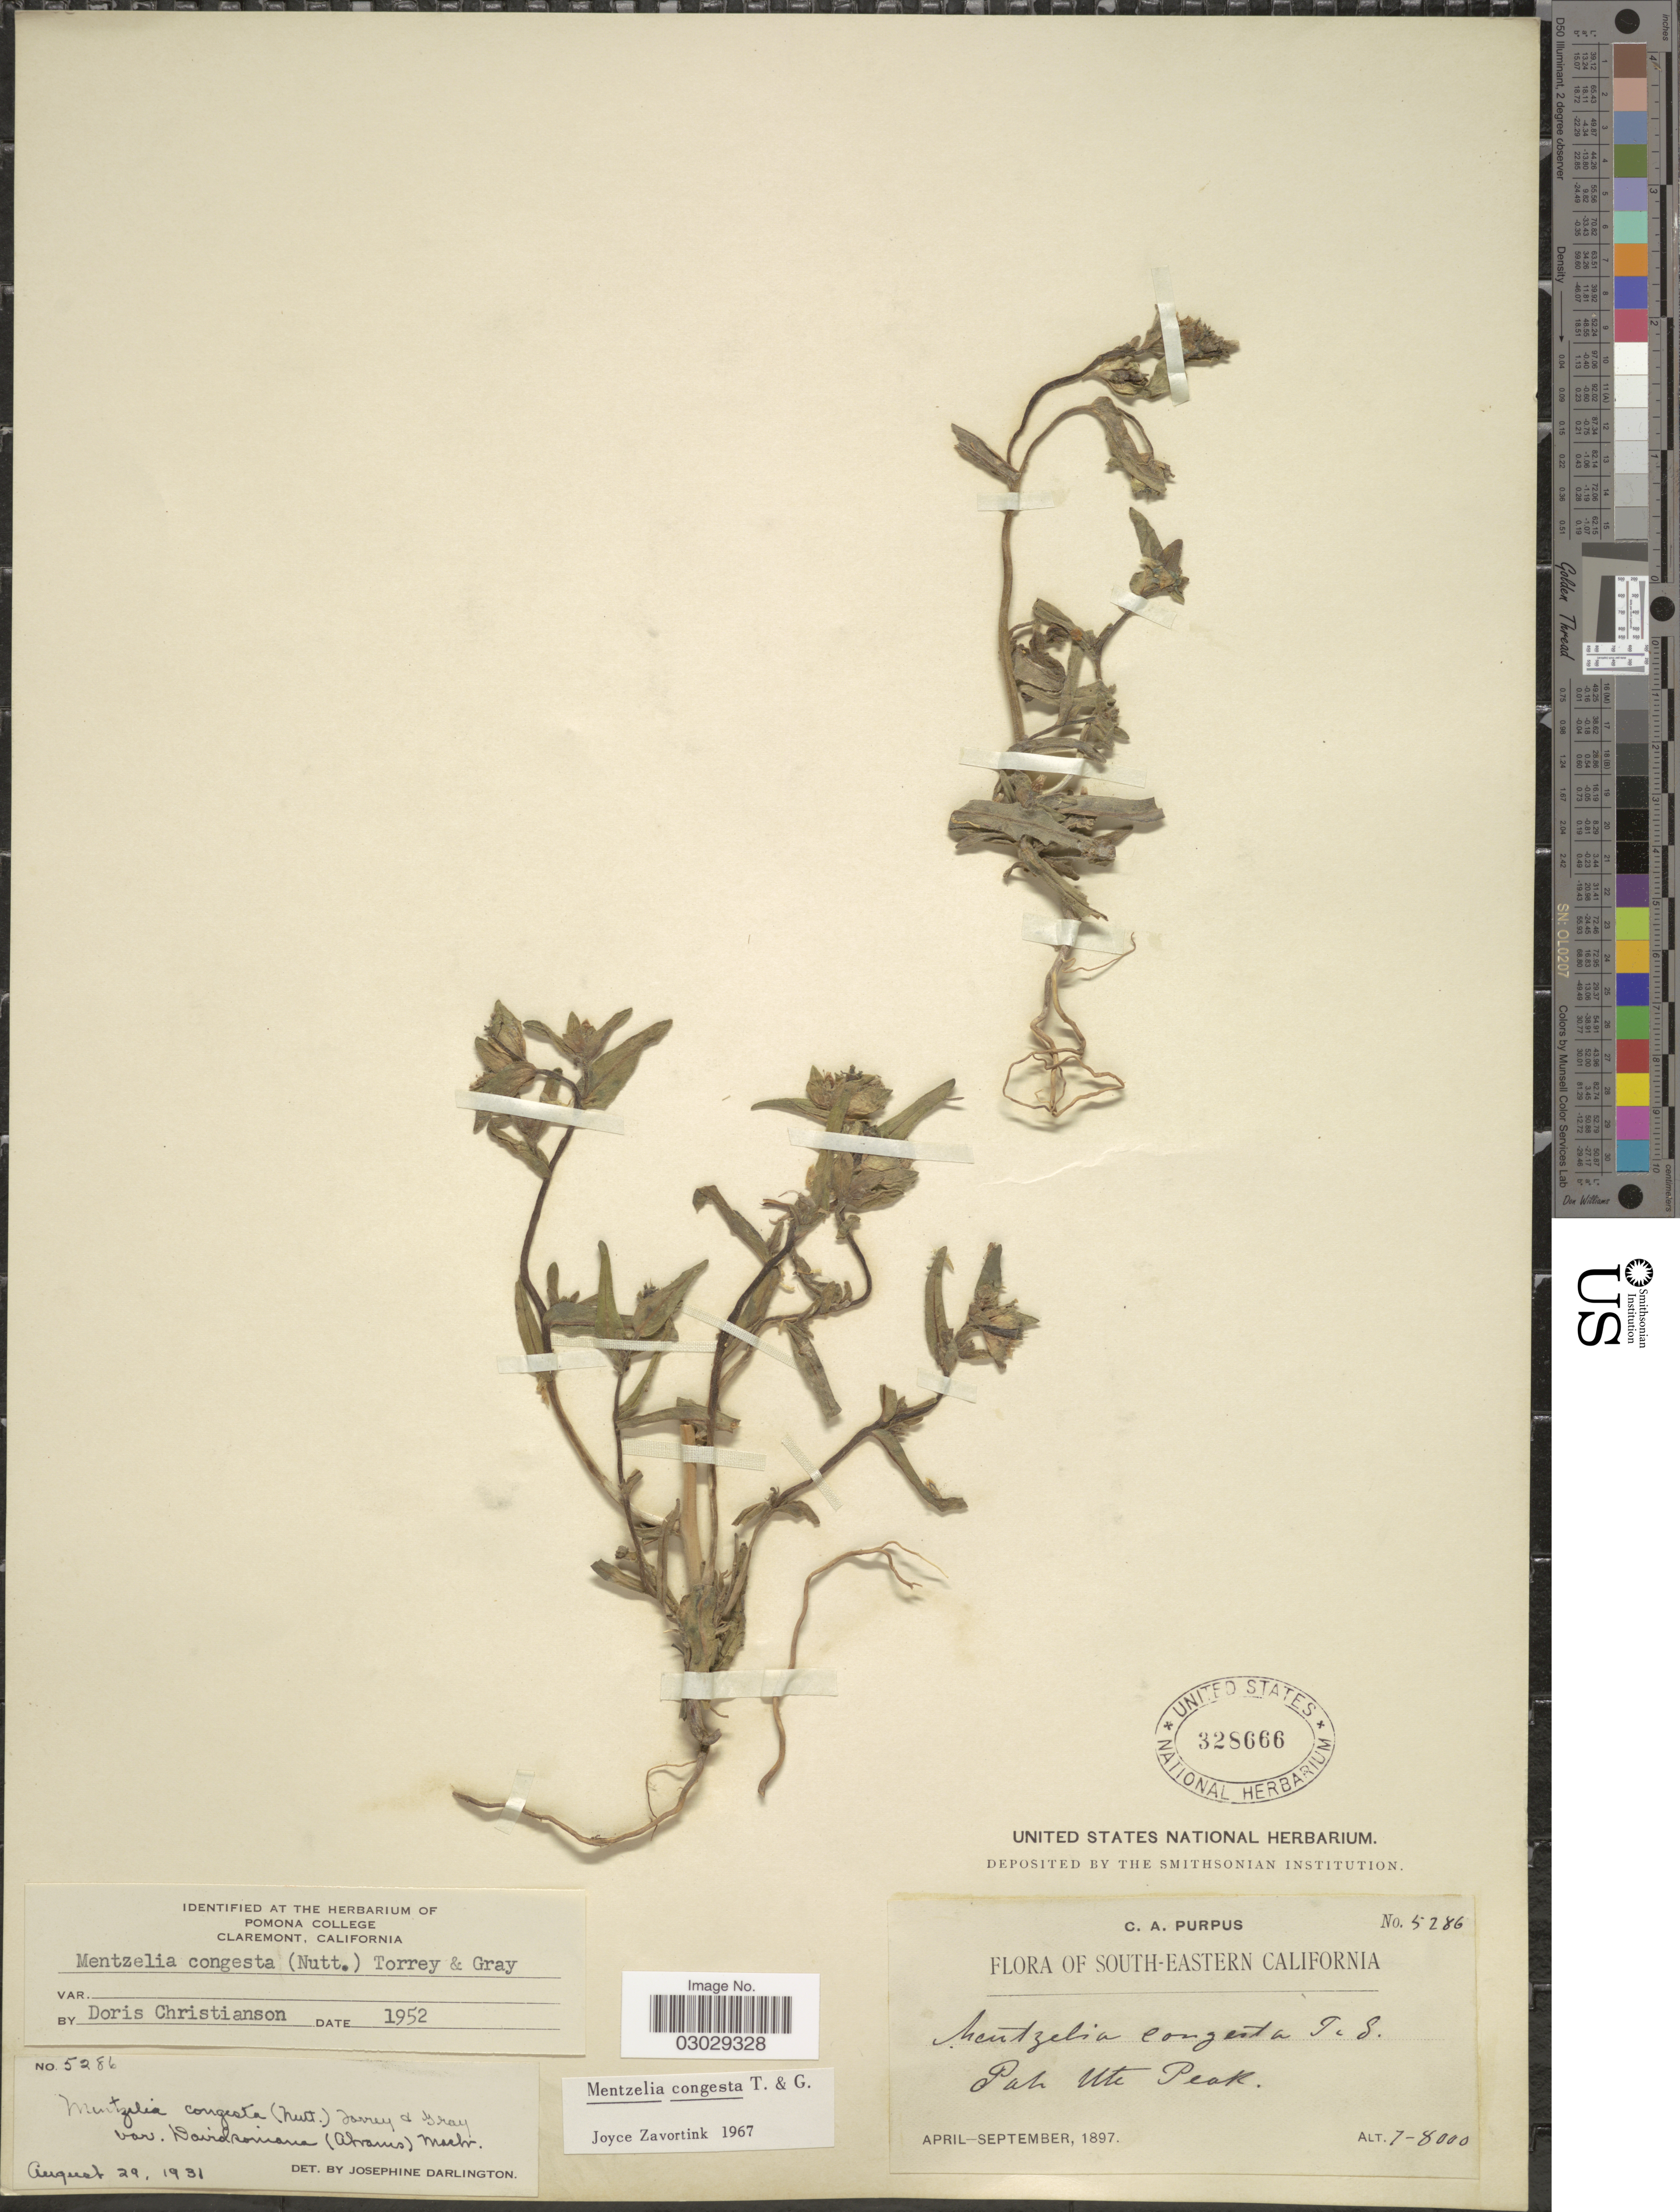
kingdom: Plantae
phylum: Tracheophyta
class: Magnoliopsida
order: Cornales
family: Loasaceae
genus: Mentzelia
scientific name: Mentzelia congesta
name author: Torr. & A. Gray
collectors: C. A. Purpus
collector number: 5286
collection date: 1897-04/1897-09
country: United States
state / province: California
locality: South-Eastern California. Pah Ute Peak.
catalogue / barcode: US 328666